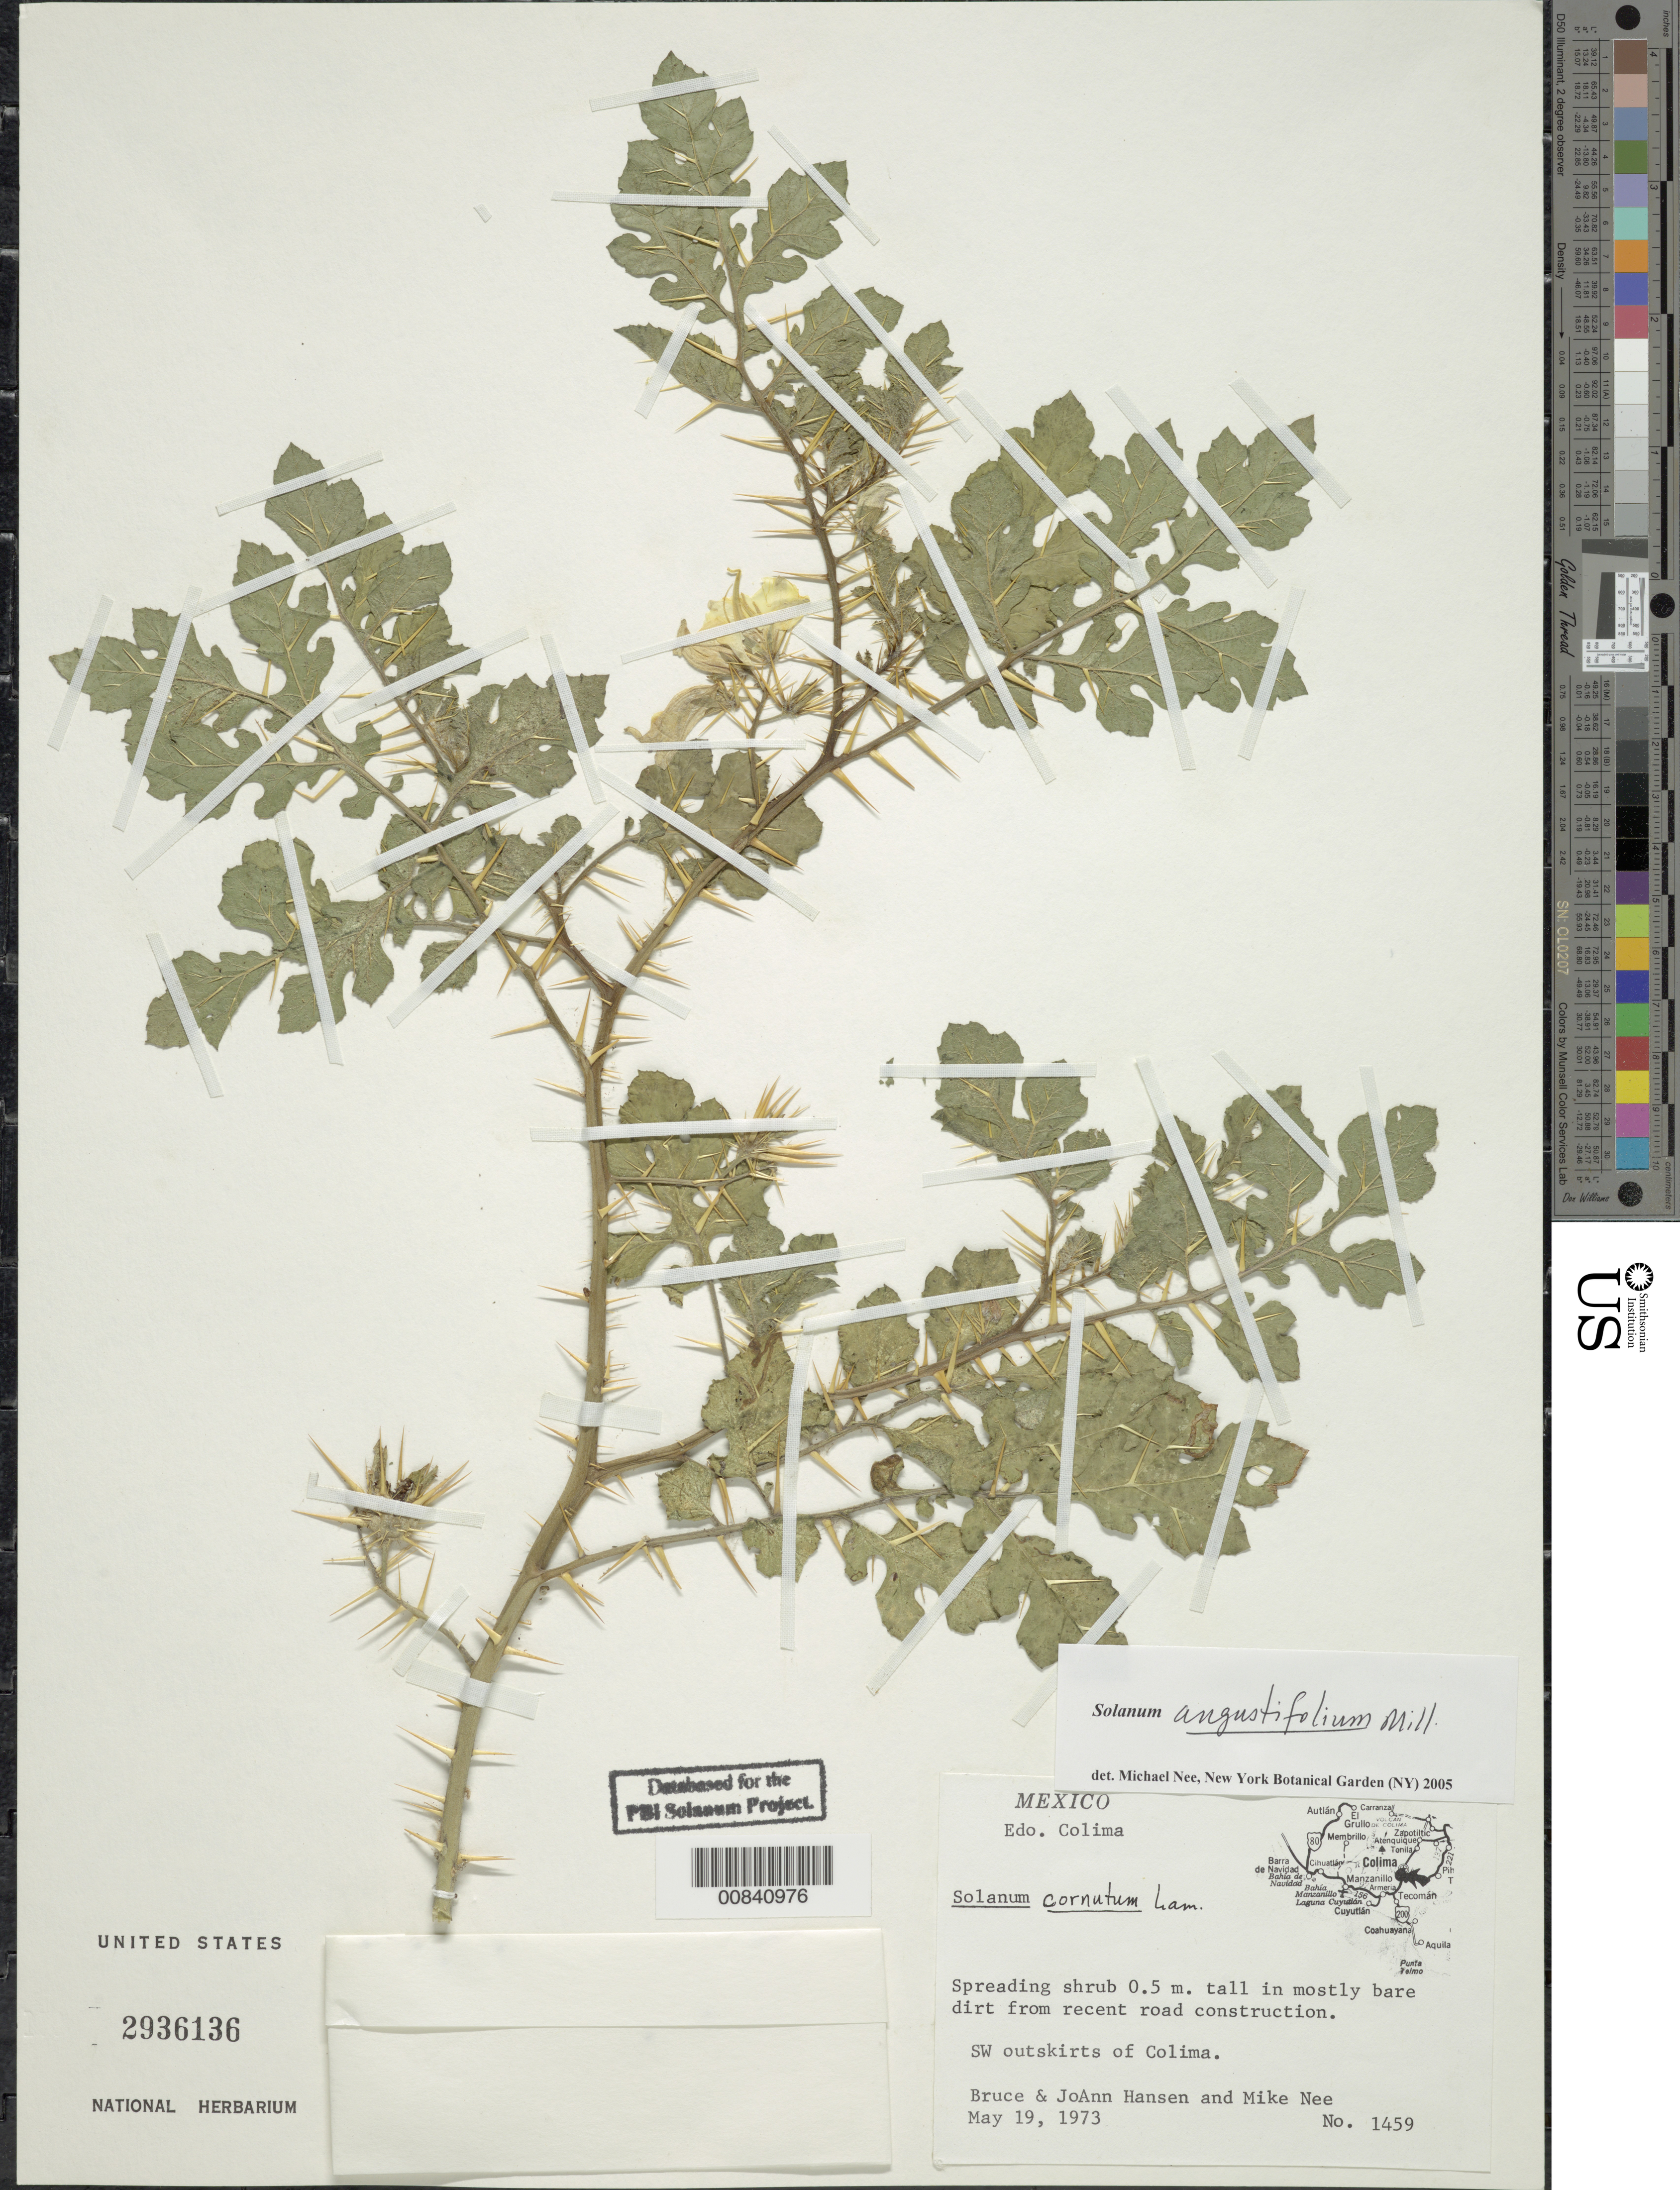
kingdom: Plantae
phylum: Tracheophyta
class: Magnoliopsida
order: Solanales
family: Solanaceae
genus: Solanum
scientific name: Solanum angustifolium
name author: Mill.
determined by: Nee, Michael H.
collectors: B. Hansen, J. Hansen & M. Nee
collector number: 1459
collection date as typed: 19 May 1973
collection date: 1973-05-19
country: Mexico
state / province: Colima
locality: SW outskirts of Colima.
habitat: Mostly bare dirt from recent road construction.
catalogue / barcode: US 2936136